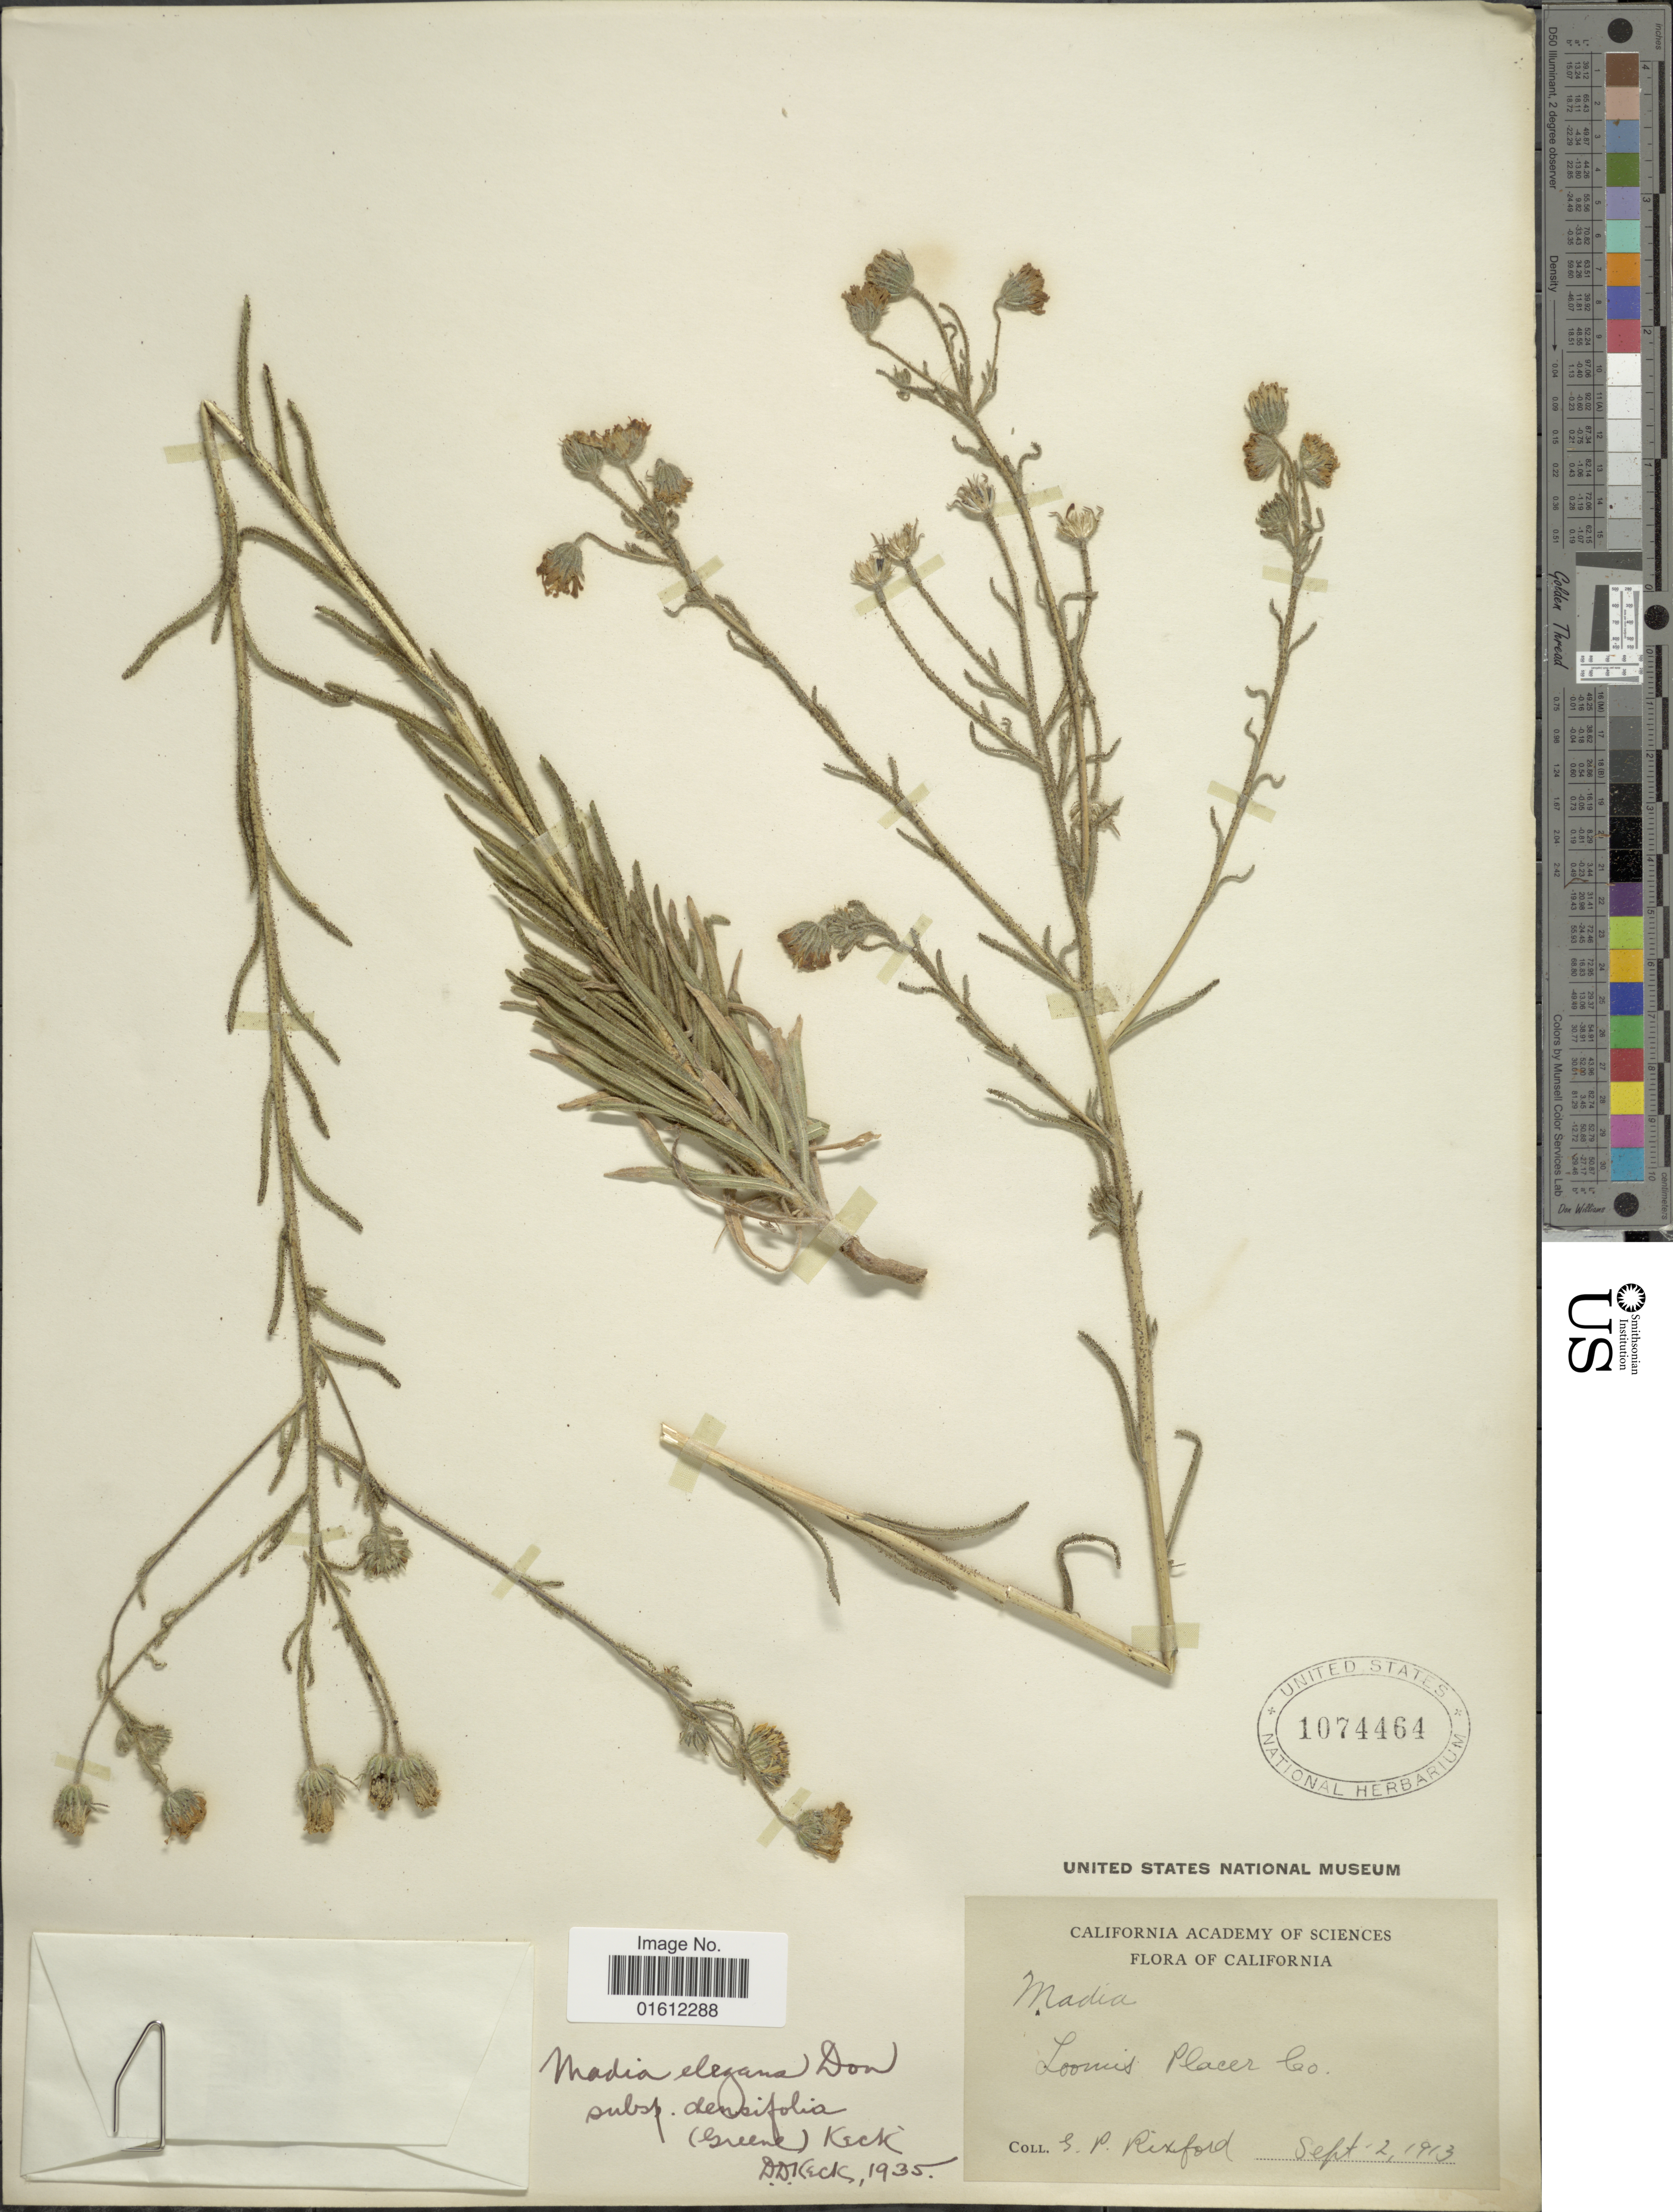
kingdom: Plantae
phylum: Tracheophyta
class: Magnoliopsida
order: Asterales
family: Asteraceae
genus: Madia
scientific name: Madia elegans subsp. densifolia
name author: (Greene) D.D. Keck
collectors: S. Rixford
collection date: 1913-09-02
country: United States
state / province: California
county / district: Placer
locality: Loomis Placer Co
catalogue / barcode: US 1074464